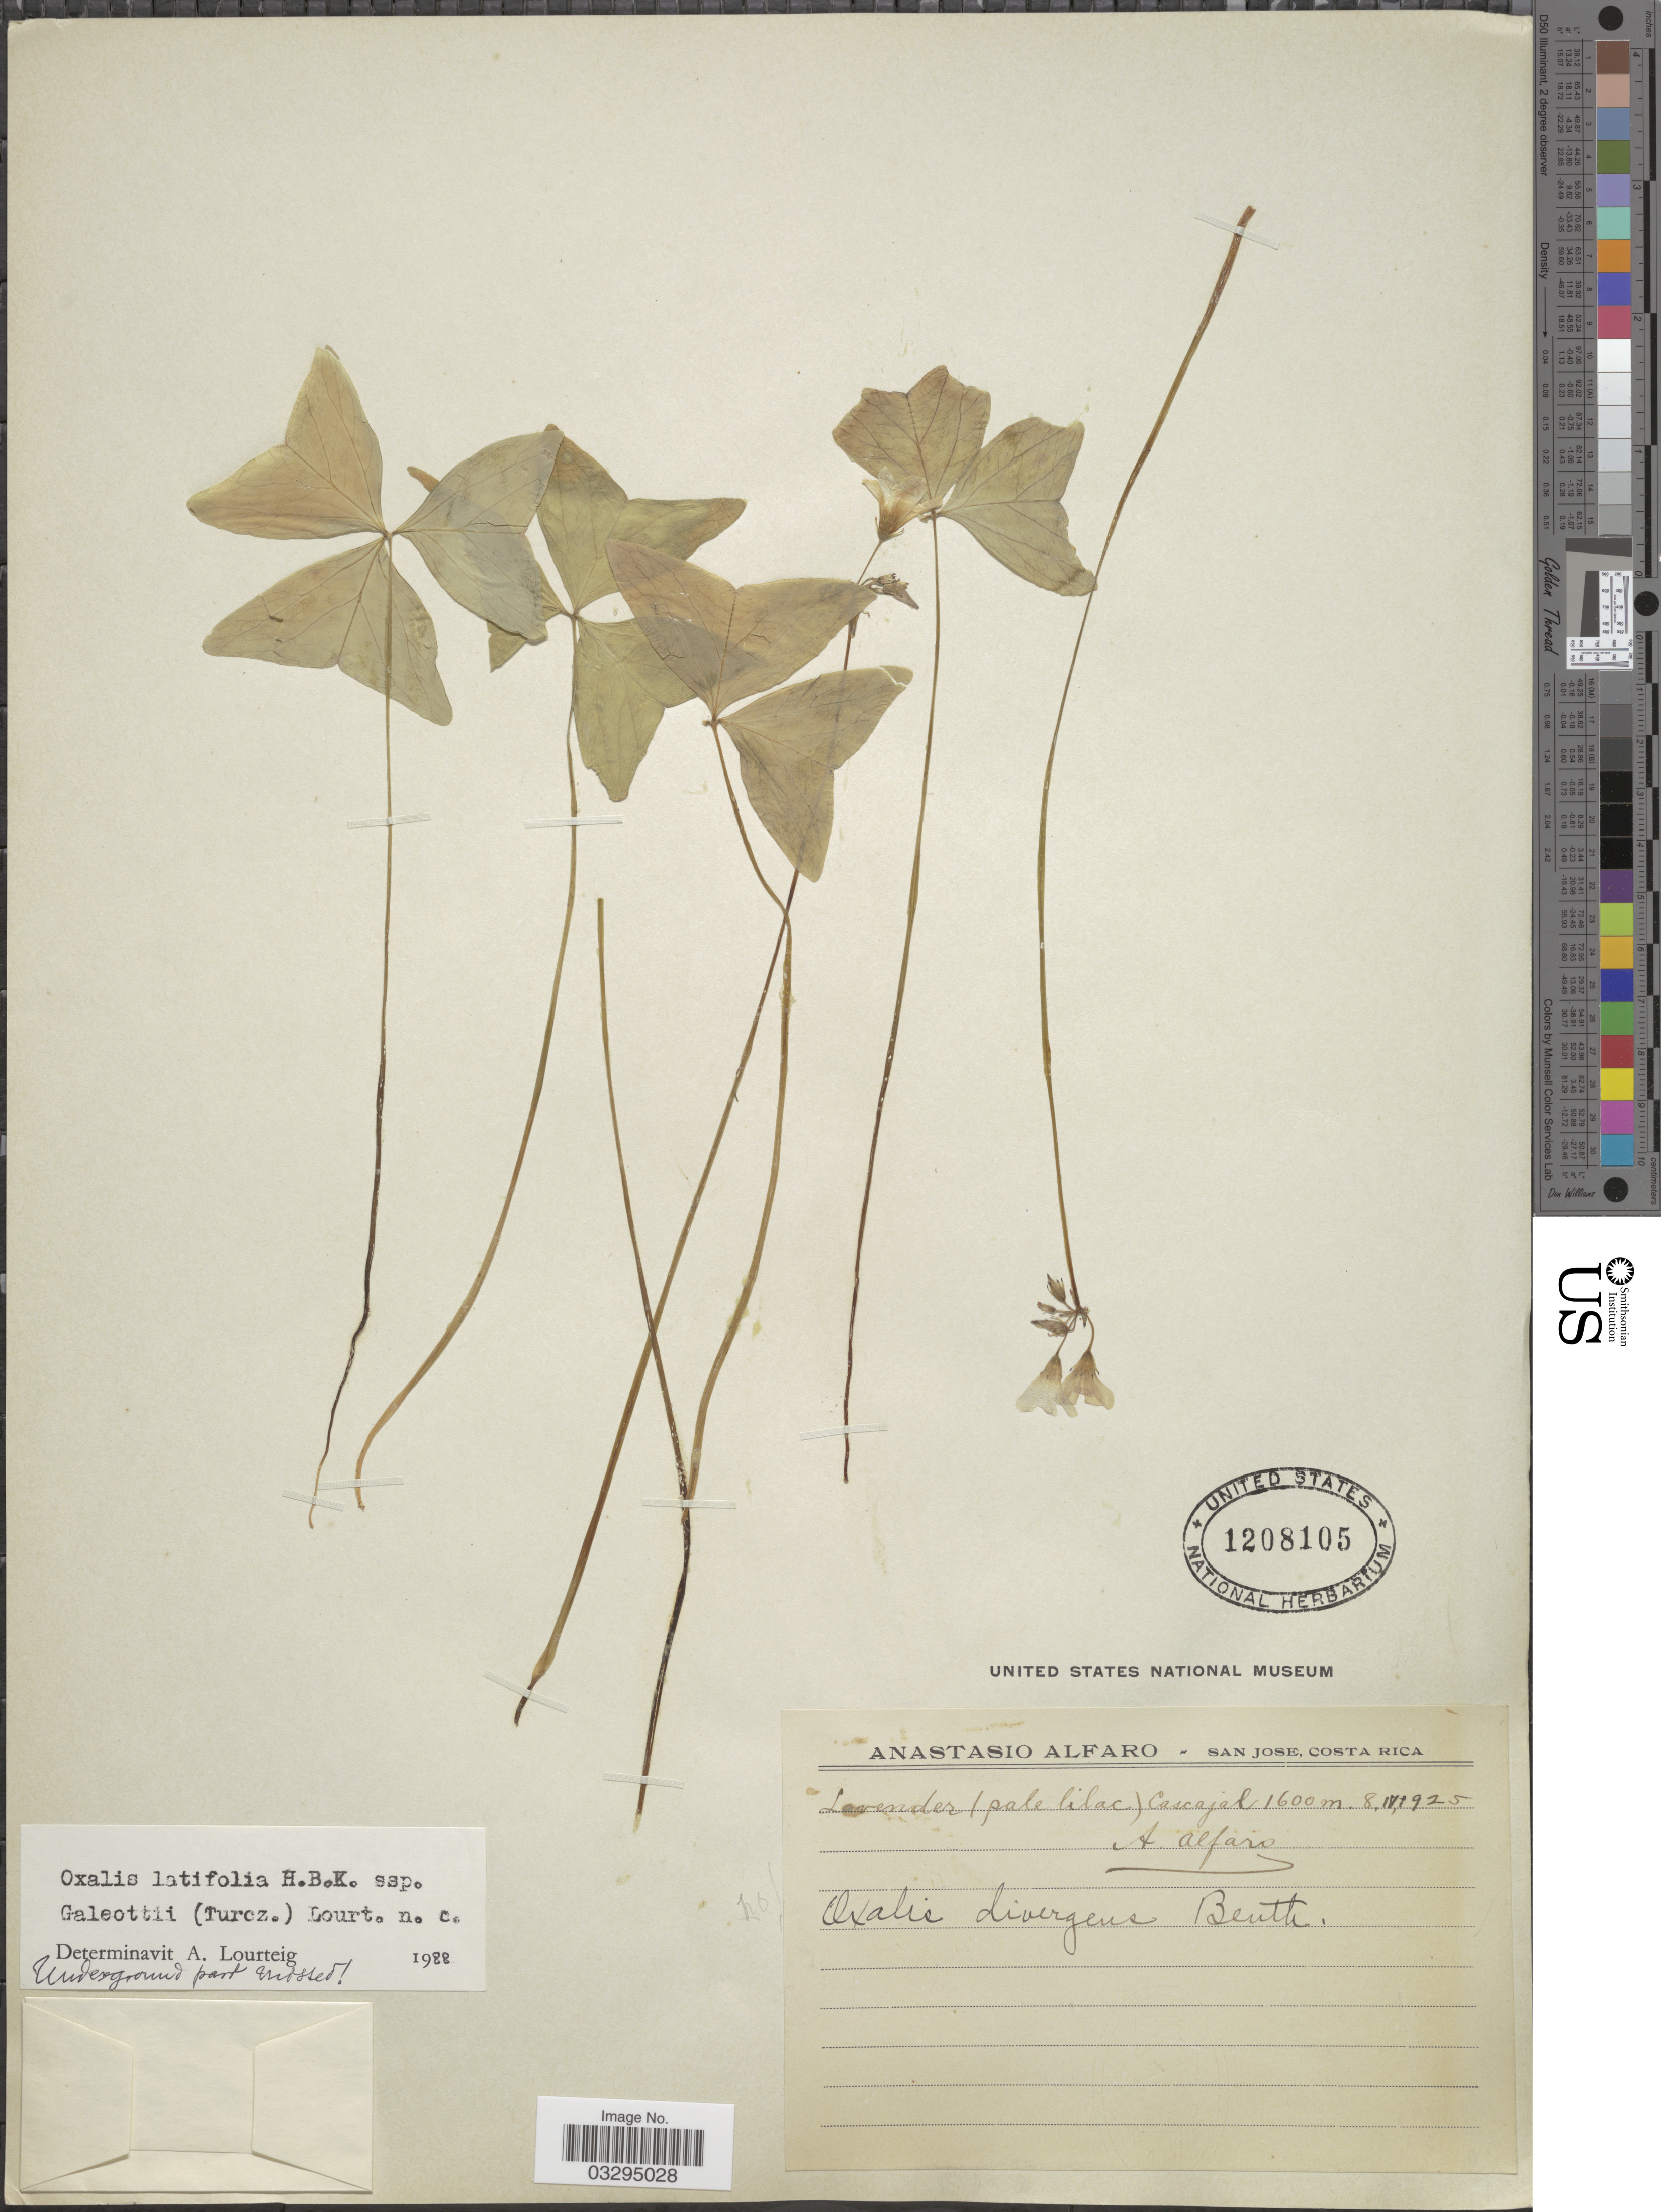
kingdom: Plantae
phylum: Tracheophyta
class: Magnoliopsida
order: Oxalidales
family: Oxalidaceae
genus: Oxalis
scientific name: Oxalis latifolia subsp. galeottii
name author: (Turcz.) Lourteig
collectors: A. Alfaro Gonzalez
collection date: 1925-04-08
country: Costa Rica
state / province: San José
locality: Cascajal.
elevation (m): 1600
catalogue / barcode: US 1208105